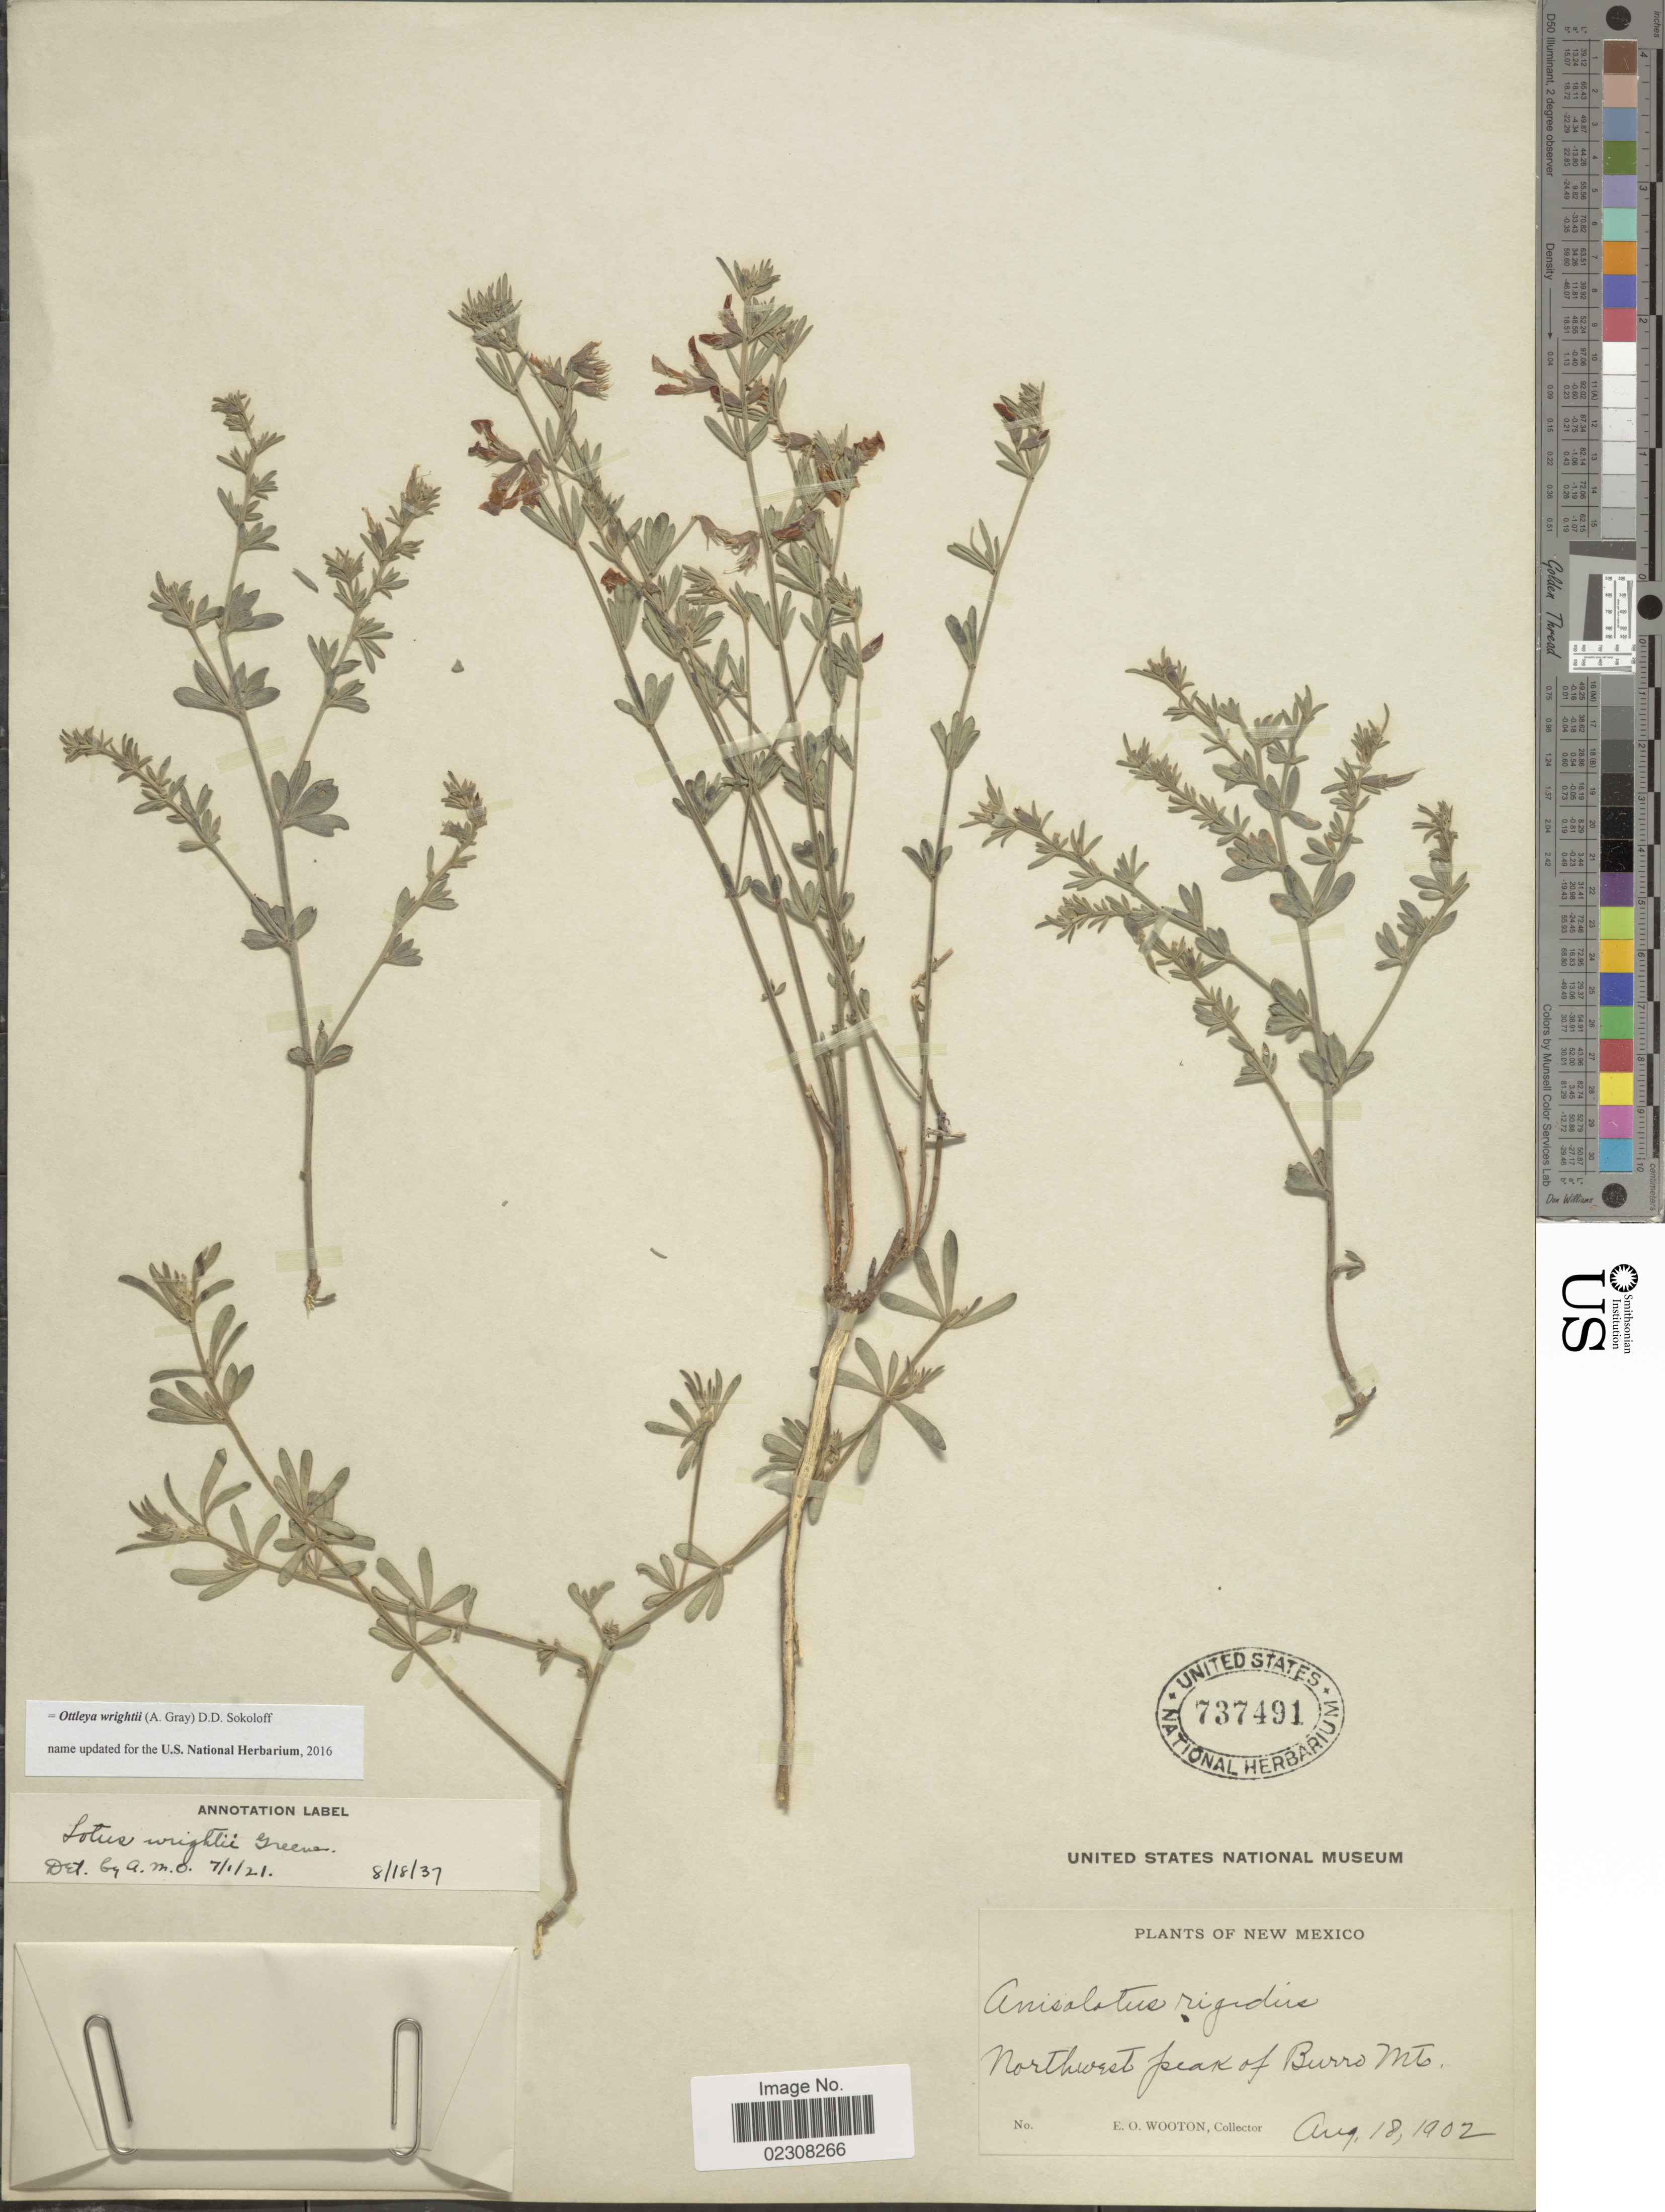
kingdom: Plantae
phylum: Tracheophyta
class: Magnoliopsida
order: Fabales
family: Fabaceae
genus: Ottleya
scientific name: Ottleya wrightii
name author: (A. Gray) D.D. Sokoloff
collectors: E. O. Wooton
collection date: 1902-08-18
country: United States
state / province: New Mexico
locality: Northwest of Peak of Burro Mts.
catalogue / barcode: US 738491